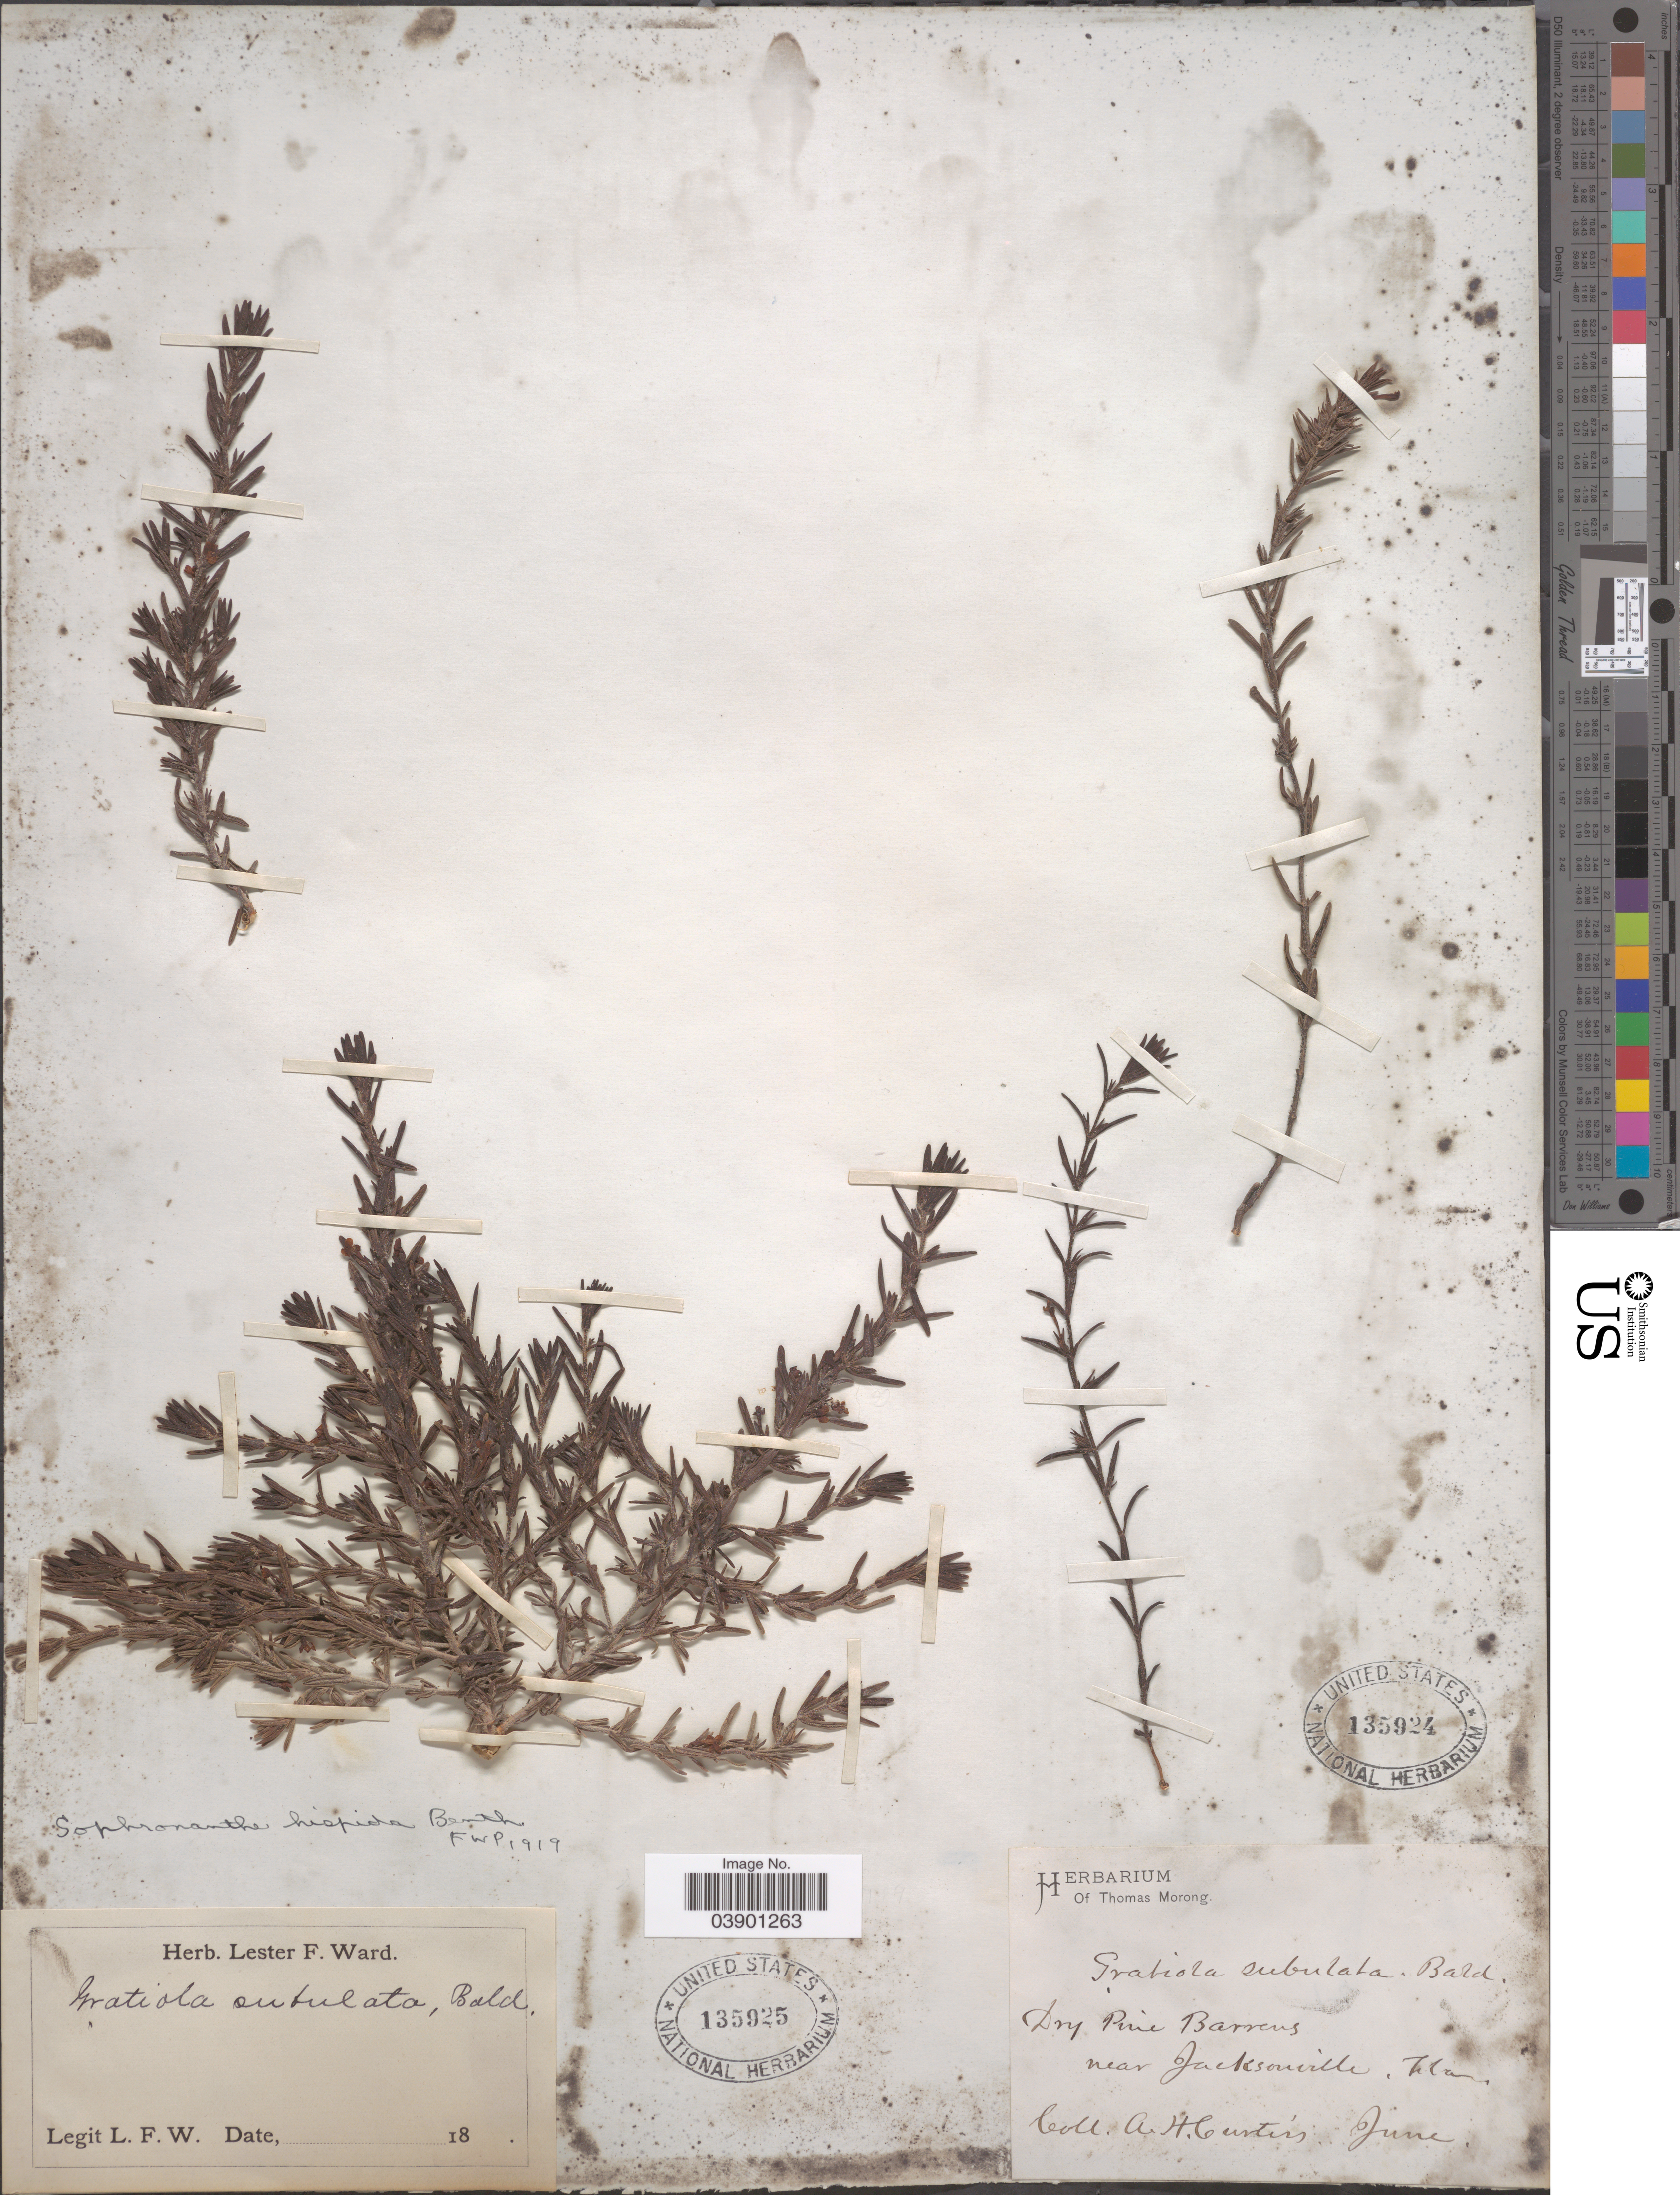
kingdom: Plantae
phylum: Tracheophyta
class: Magnoliopsida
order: Lamiales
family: Plantaginaceae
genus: Sophronanthe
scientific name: Sophronanthe hispida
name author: Benth. ex Lindl.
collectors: A. H. Curtiss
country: United States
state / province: Florida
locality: Dry Pine Barrens, near Jacksonville.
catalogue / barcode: US 135924